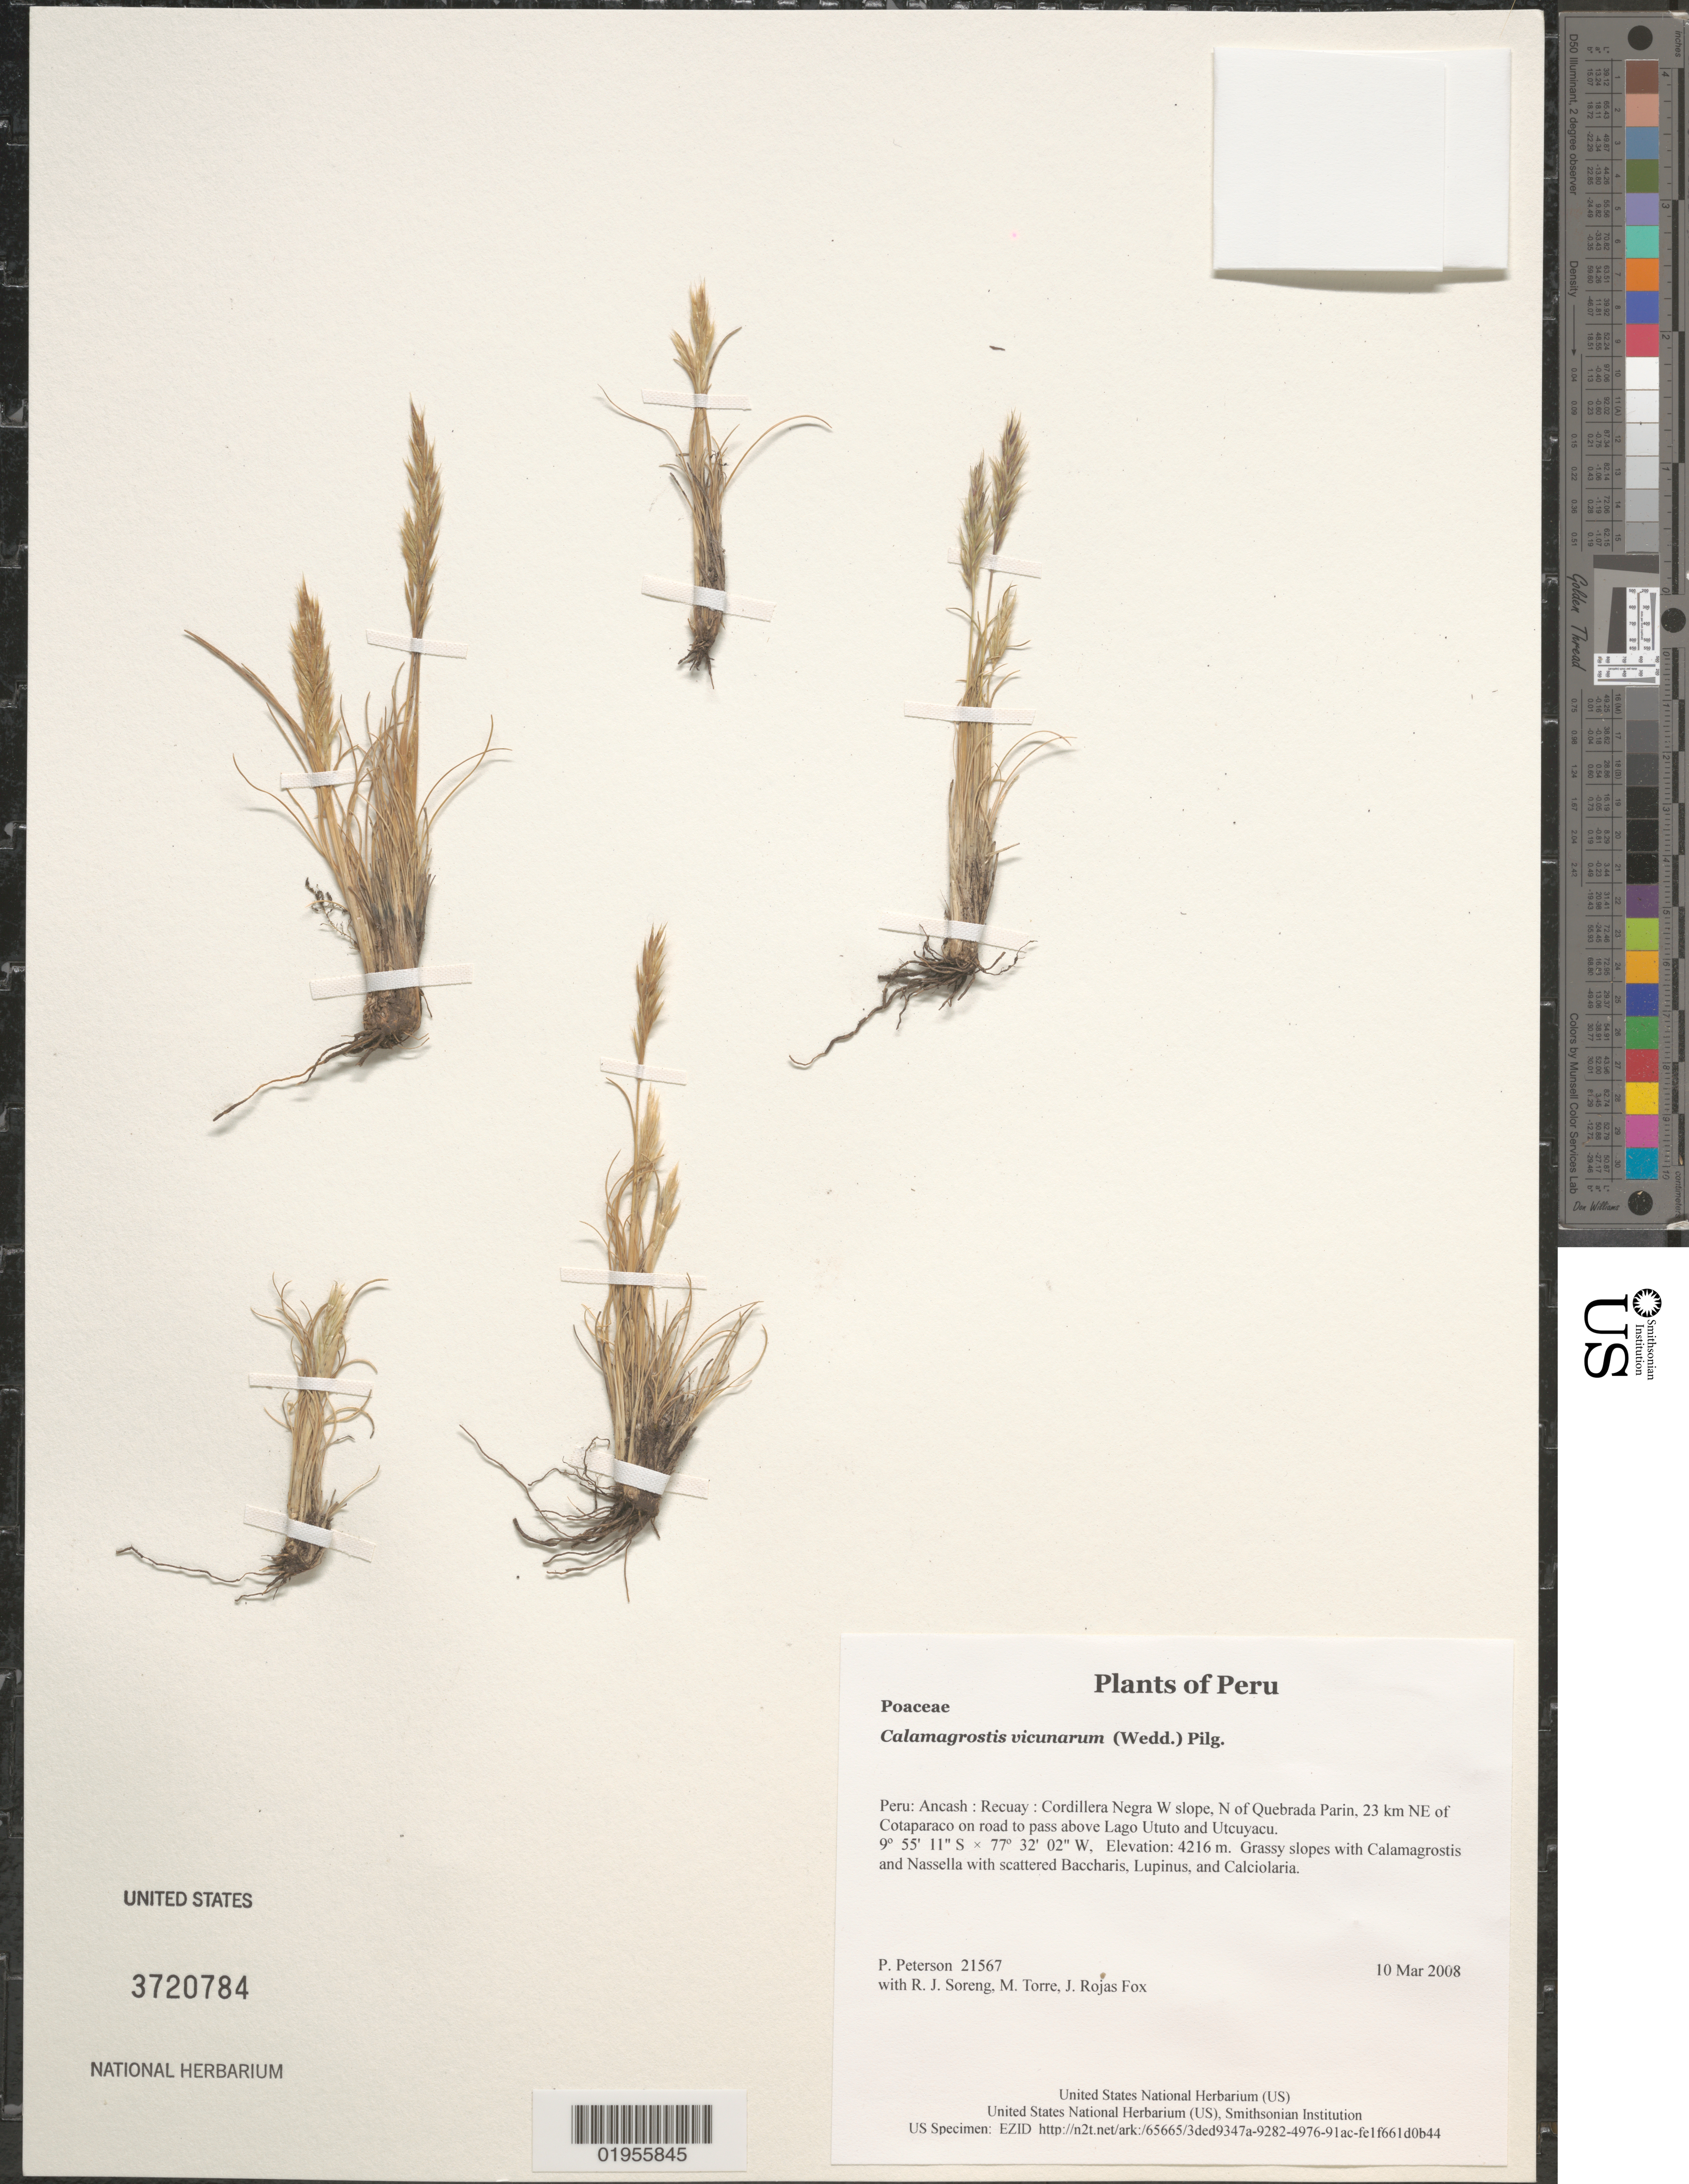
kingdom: Plantae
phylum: Tracheophyta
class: Liliopsida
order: Poales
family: Poaceae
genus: Calamagrostis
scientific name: Calamagrostis vicunarum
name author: (Wedd.) Pilg.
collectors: P. M. Peterson, R. J. Soreng, M. Torre & J. Rojas Fox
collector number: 21567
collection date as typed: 10 Mar 2008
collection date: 2008-03-10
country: Peru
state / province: Ancash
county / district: Recuay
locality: Cordillera Negra W slope, N of Quebrada Parin, 23 km NE of Cotaparaco on road to pass above Lago Ututo and Utcuyacu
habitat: Grassy slopes with Calamagrostis and Nassella with scattered Baccharis, Lupinus, and Calciolaria.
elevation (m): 4216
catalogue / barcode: US 3720784